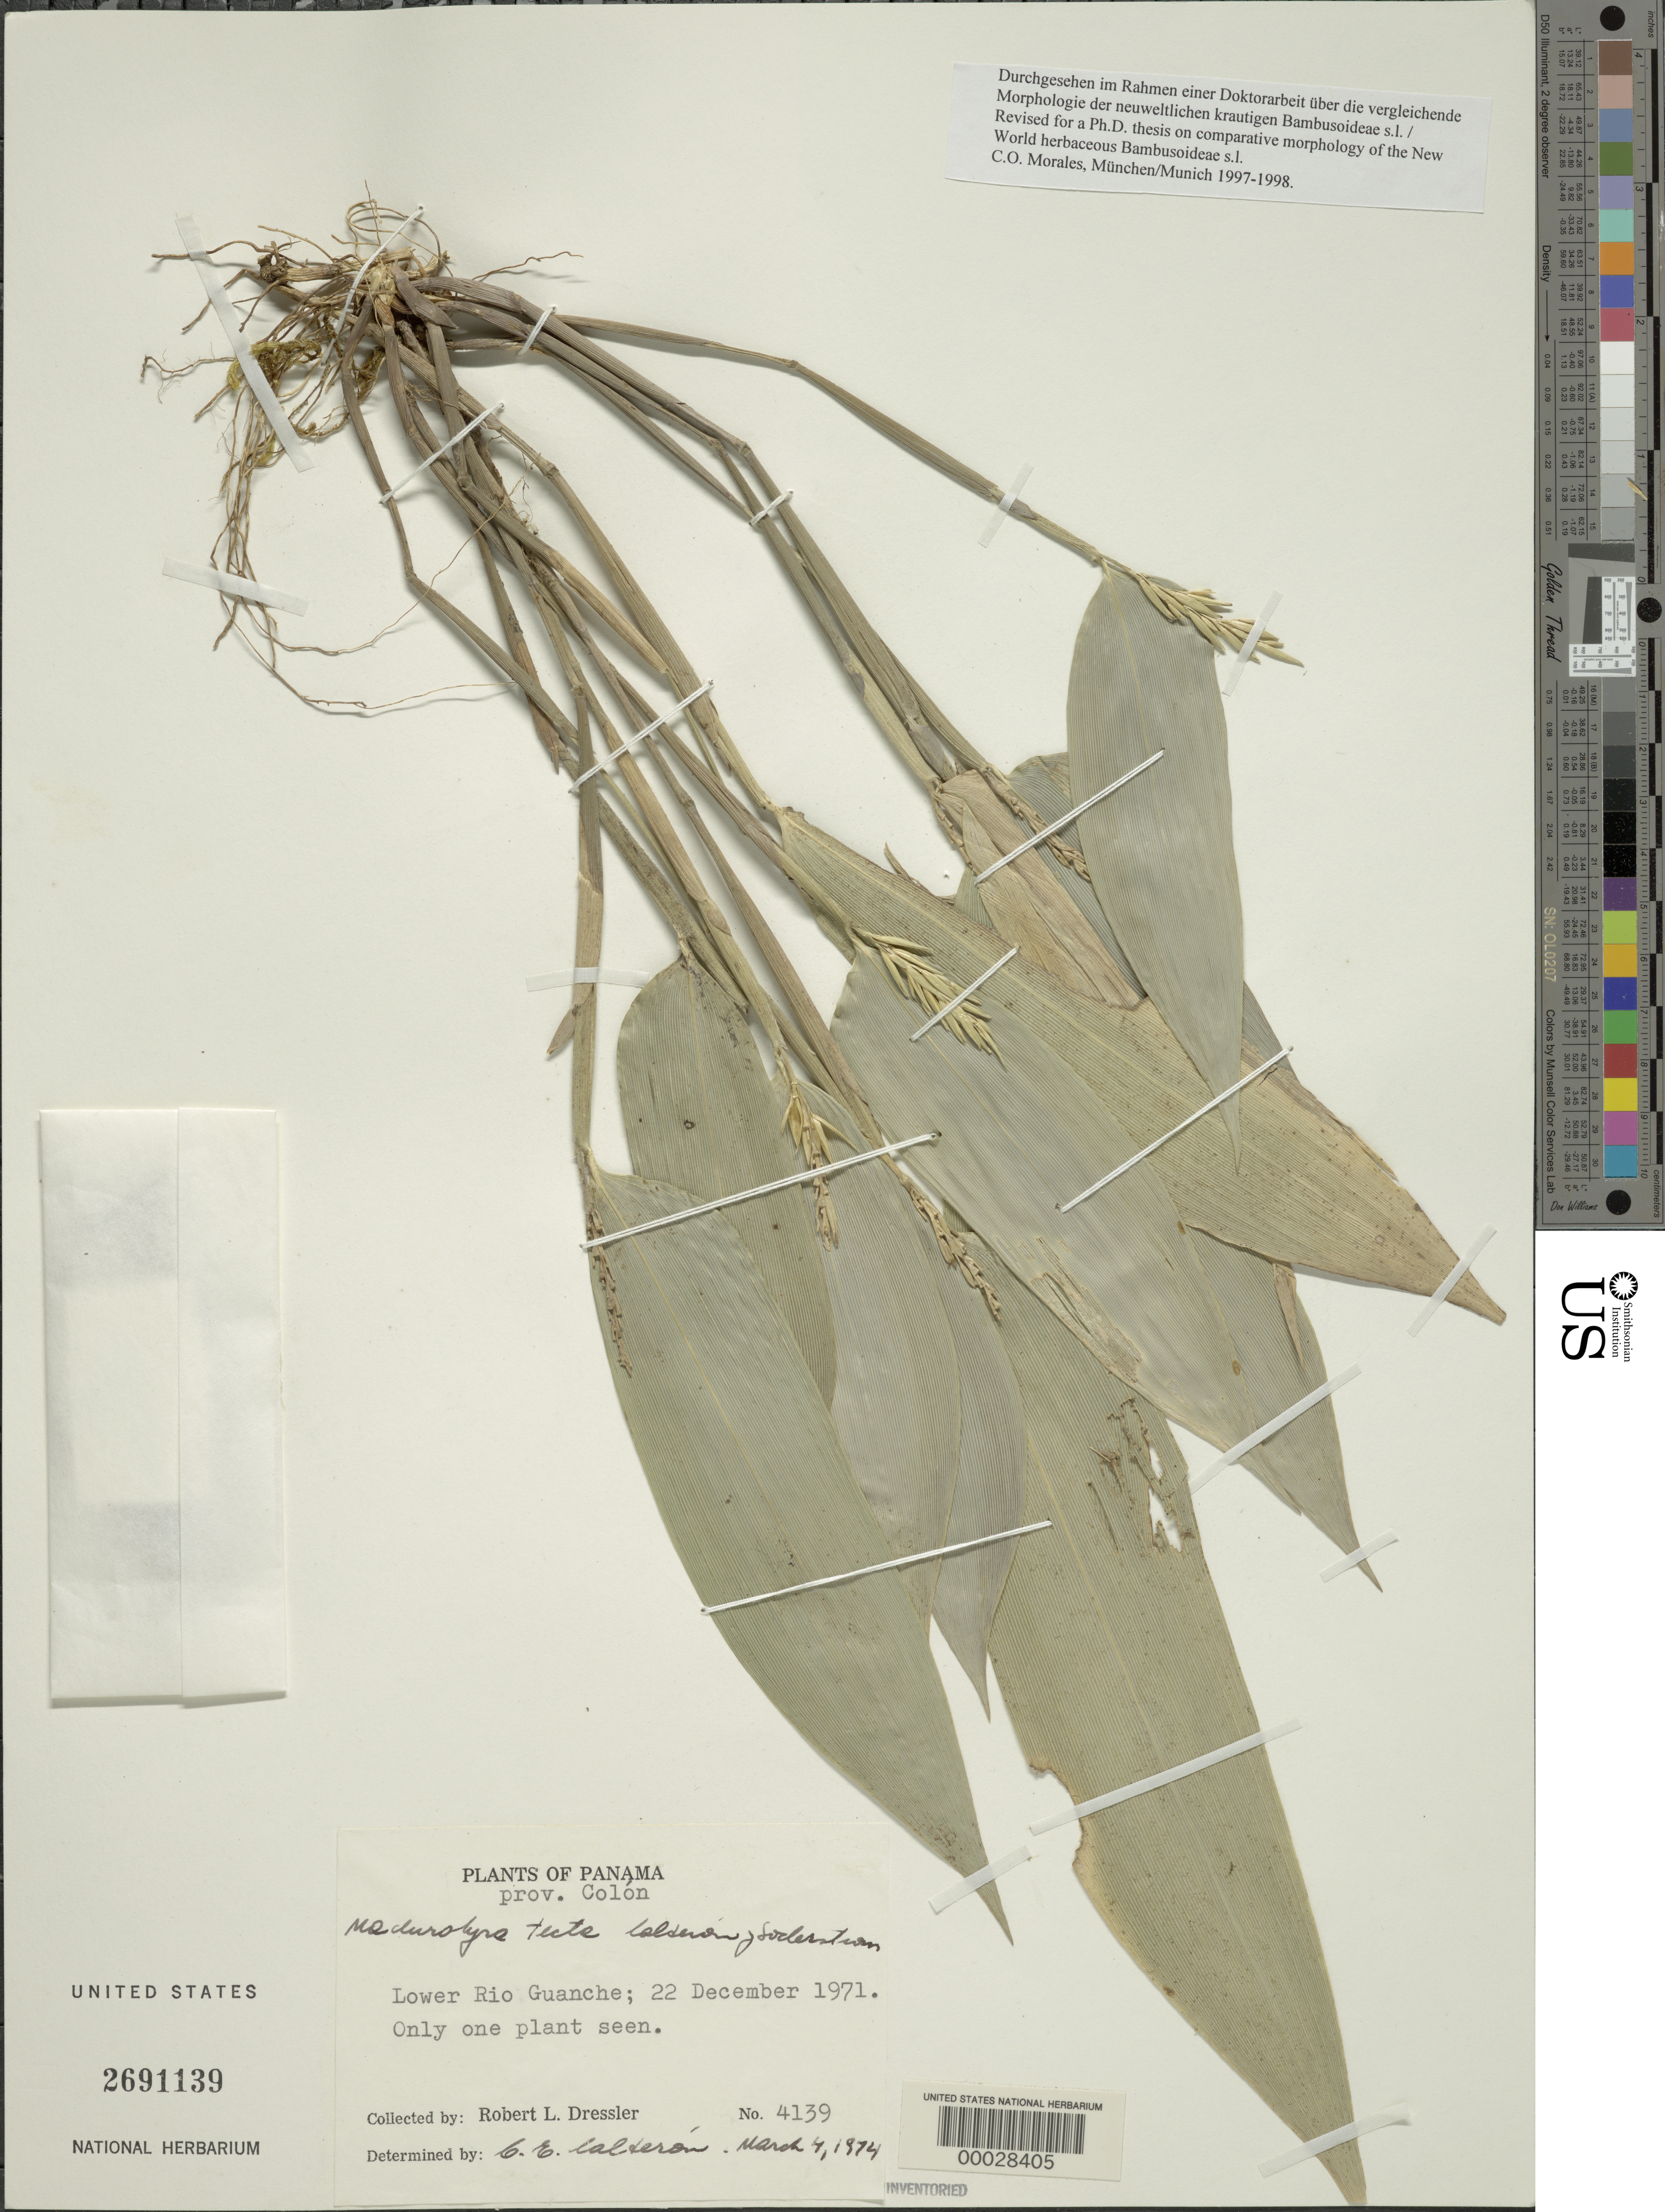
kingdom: Plantae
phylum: Tracheophyta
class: Liliopsida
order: Poales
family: Poaceae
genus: Leptaspis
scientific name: Leptaspis zeylanica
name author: Nees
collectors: R. Dressler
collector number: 4139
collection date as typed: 22 Dec 1971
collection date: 1971-12-22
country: Panama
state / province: Colón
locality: Lower Rio Guanche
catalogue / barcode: US 2691139